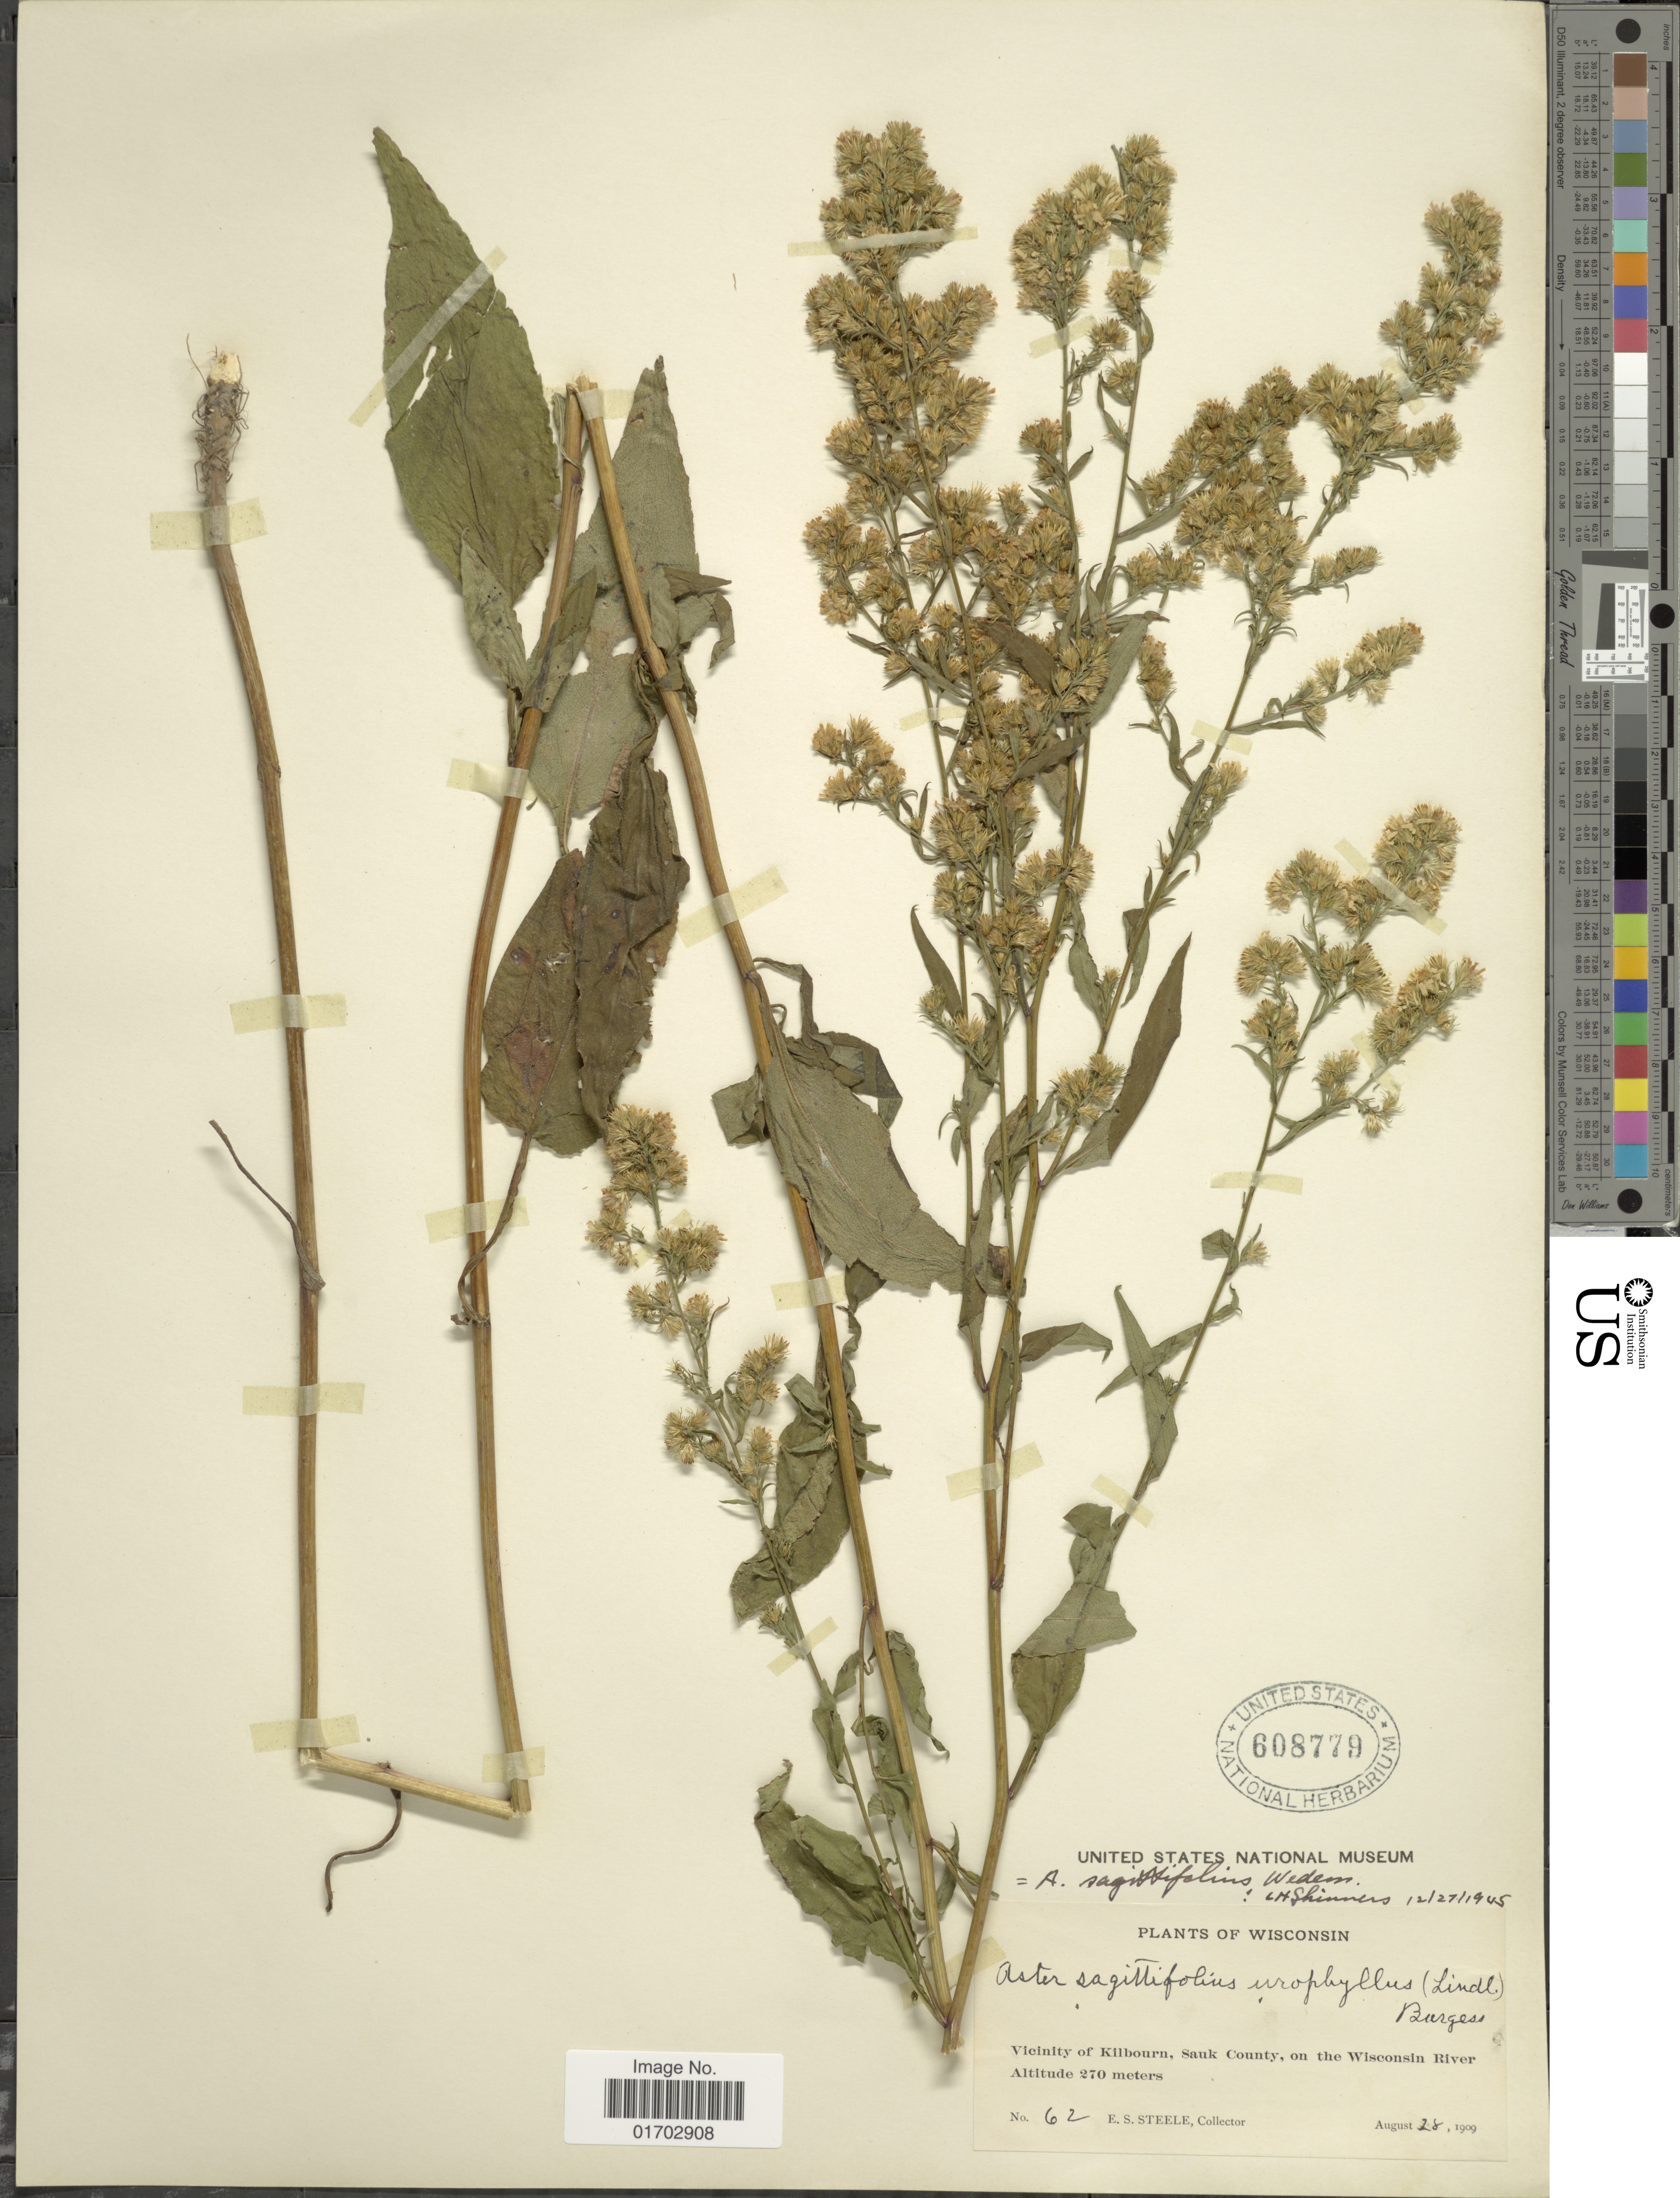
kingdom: Plantae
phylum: Tracheophyta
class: Magnoliopsida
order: Asterales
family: Asteraceae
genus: Symphyotrichum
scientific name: Symphyotrichum sagittifolium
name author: (Wedem. ex Willd.) G.L. Nesom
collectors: E. Steele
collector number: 62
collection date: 1909-08-28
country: United States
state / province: Wisconsin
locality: Vicinity of Kilbourn, Sauk County, on the Wisconsin River.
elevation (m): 270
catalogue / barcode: US 608779